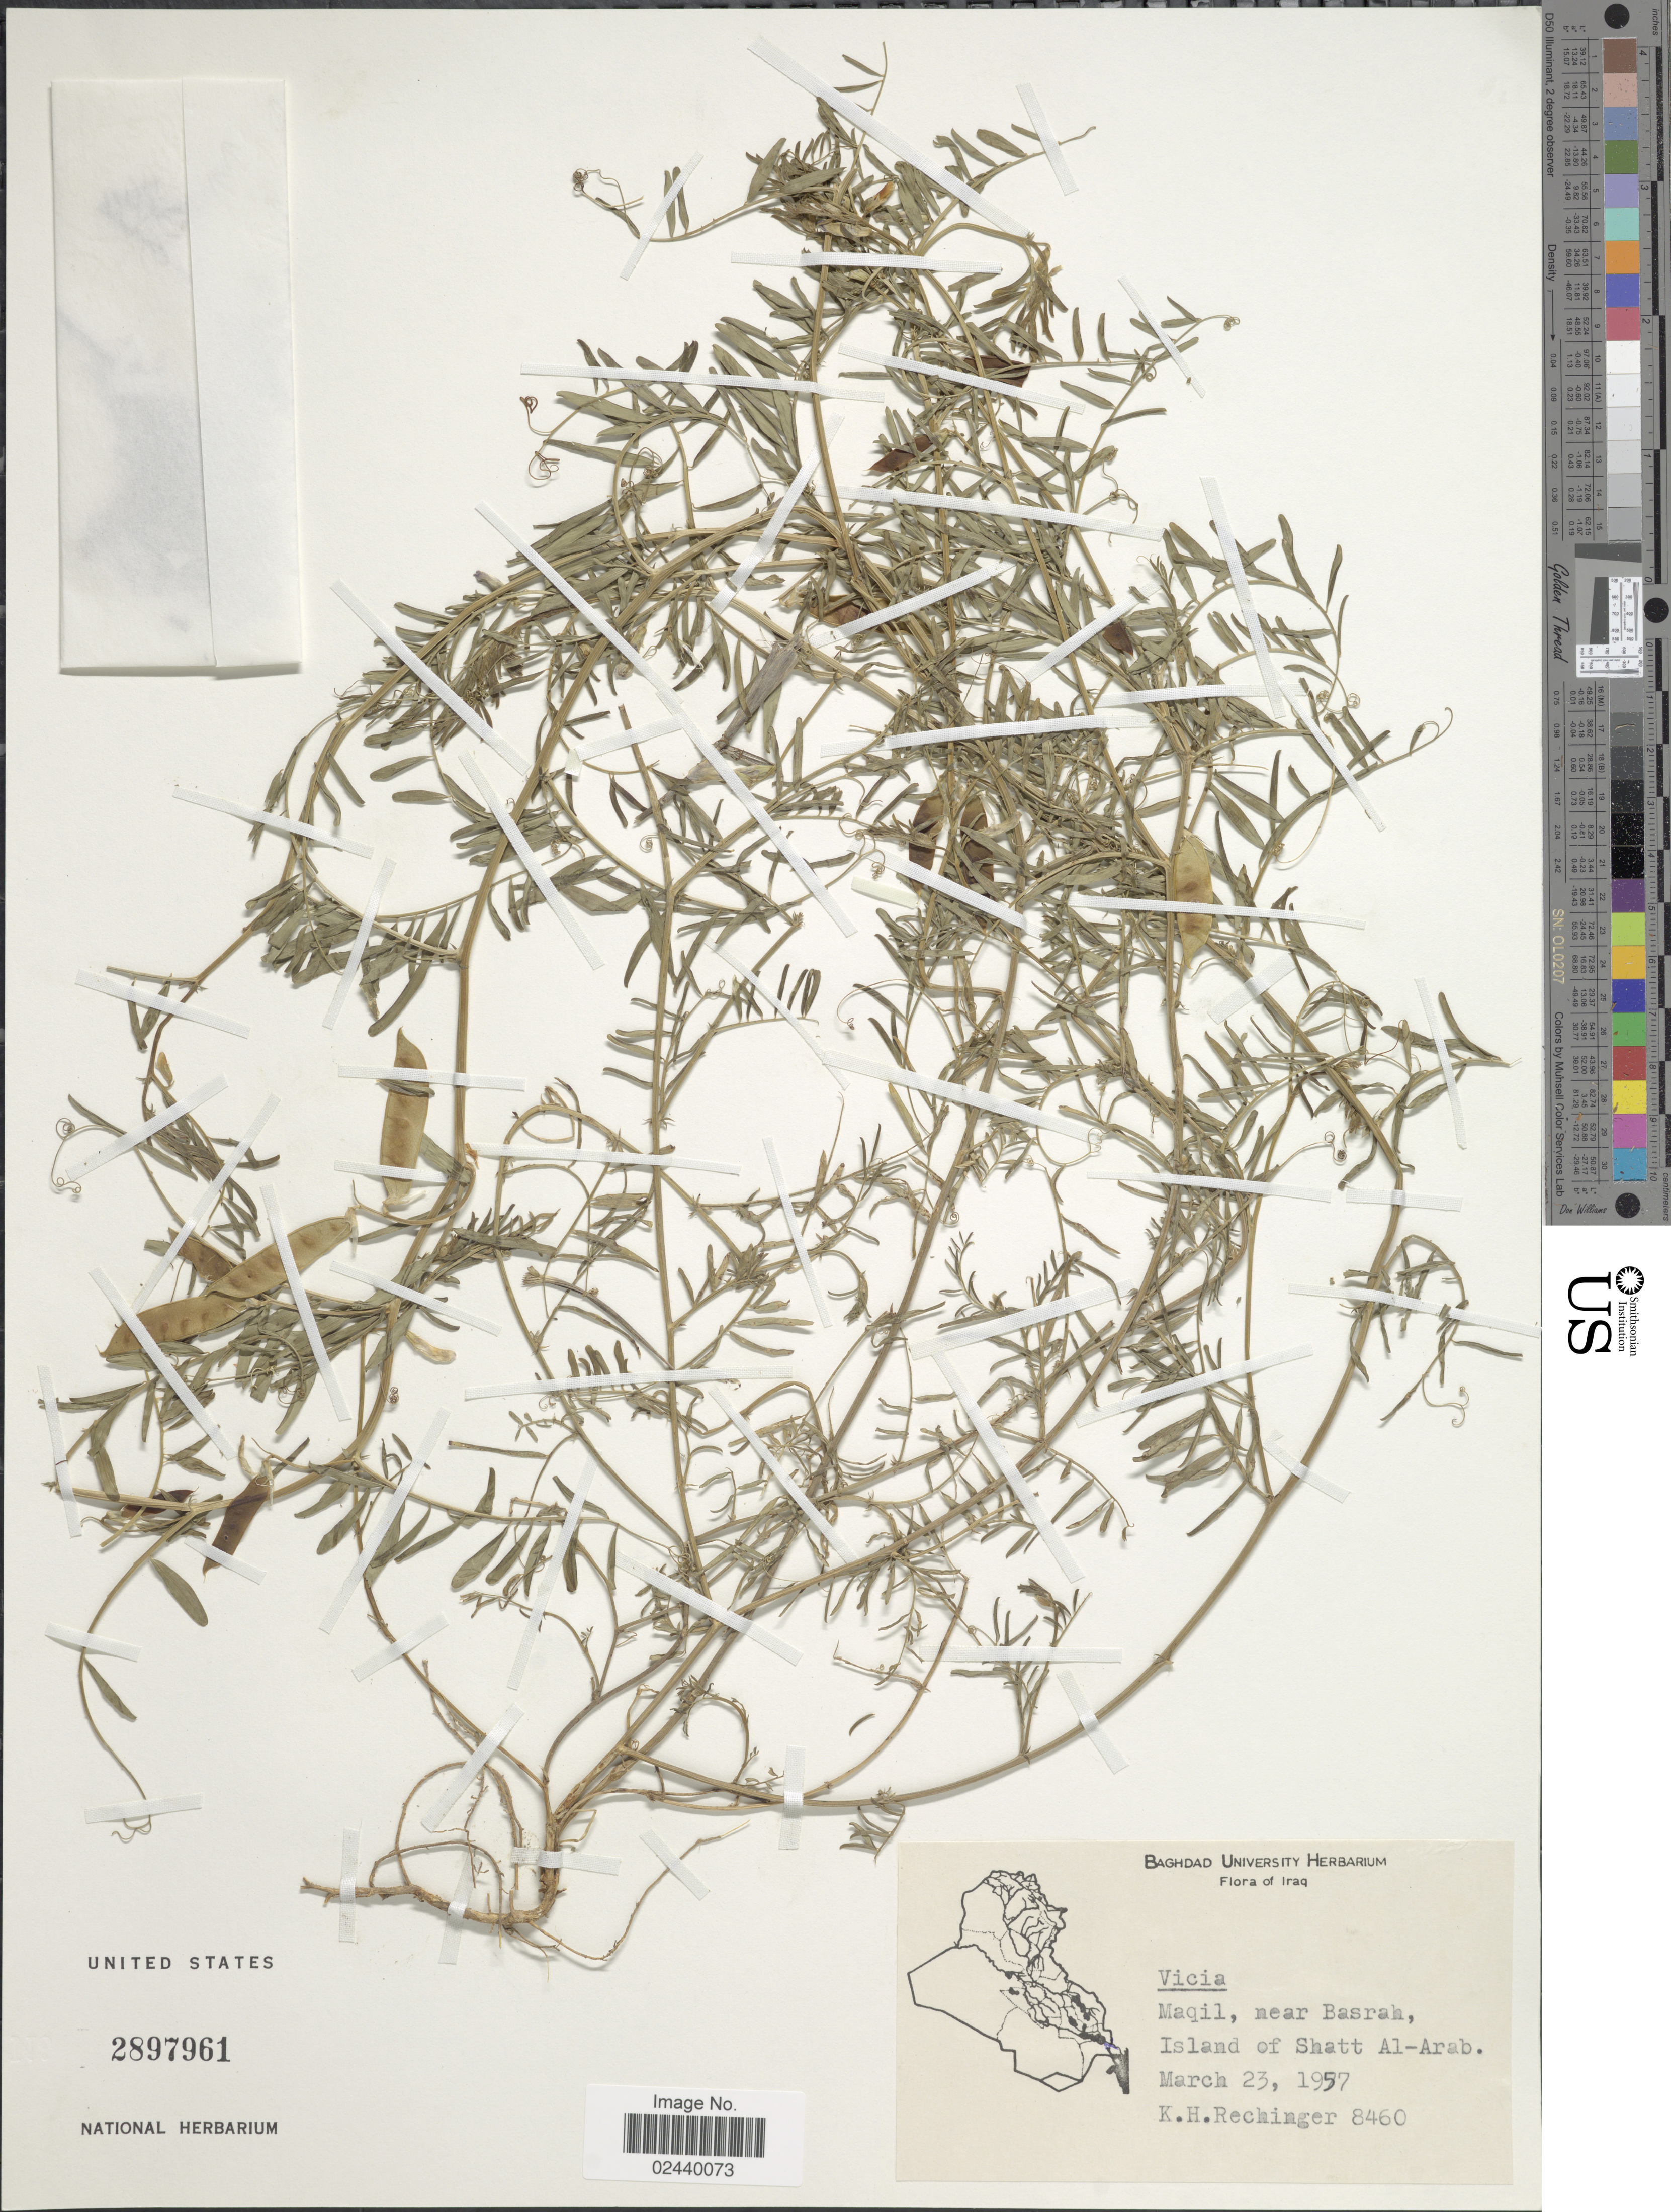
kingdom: Plantae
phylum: Tracheophyta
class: Magnoliopsida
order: Fabales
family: Fabaceae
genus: Vicia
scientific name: Vicia sp.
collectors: K. H. Rechinger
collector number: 8460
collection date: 1957-03-23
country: Iraq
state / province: Al Basrah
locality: Maqil, near Basrah, Island of Shatt Al-Arab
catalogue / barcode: US 2897961